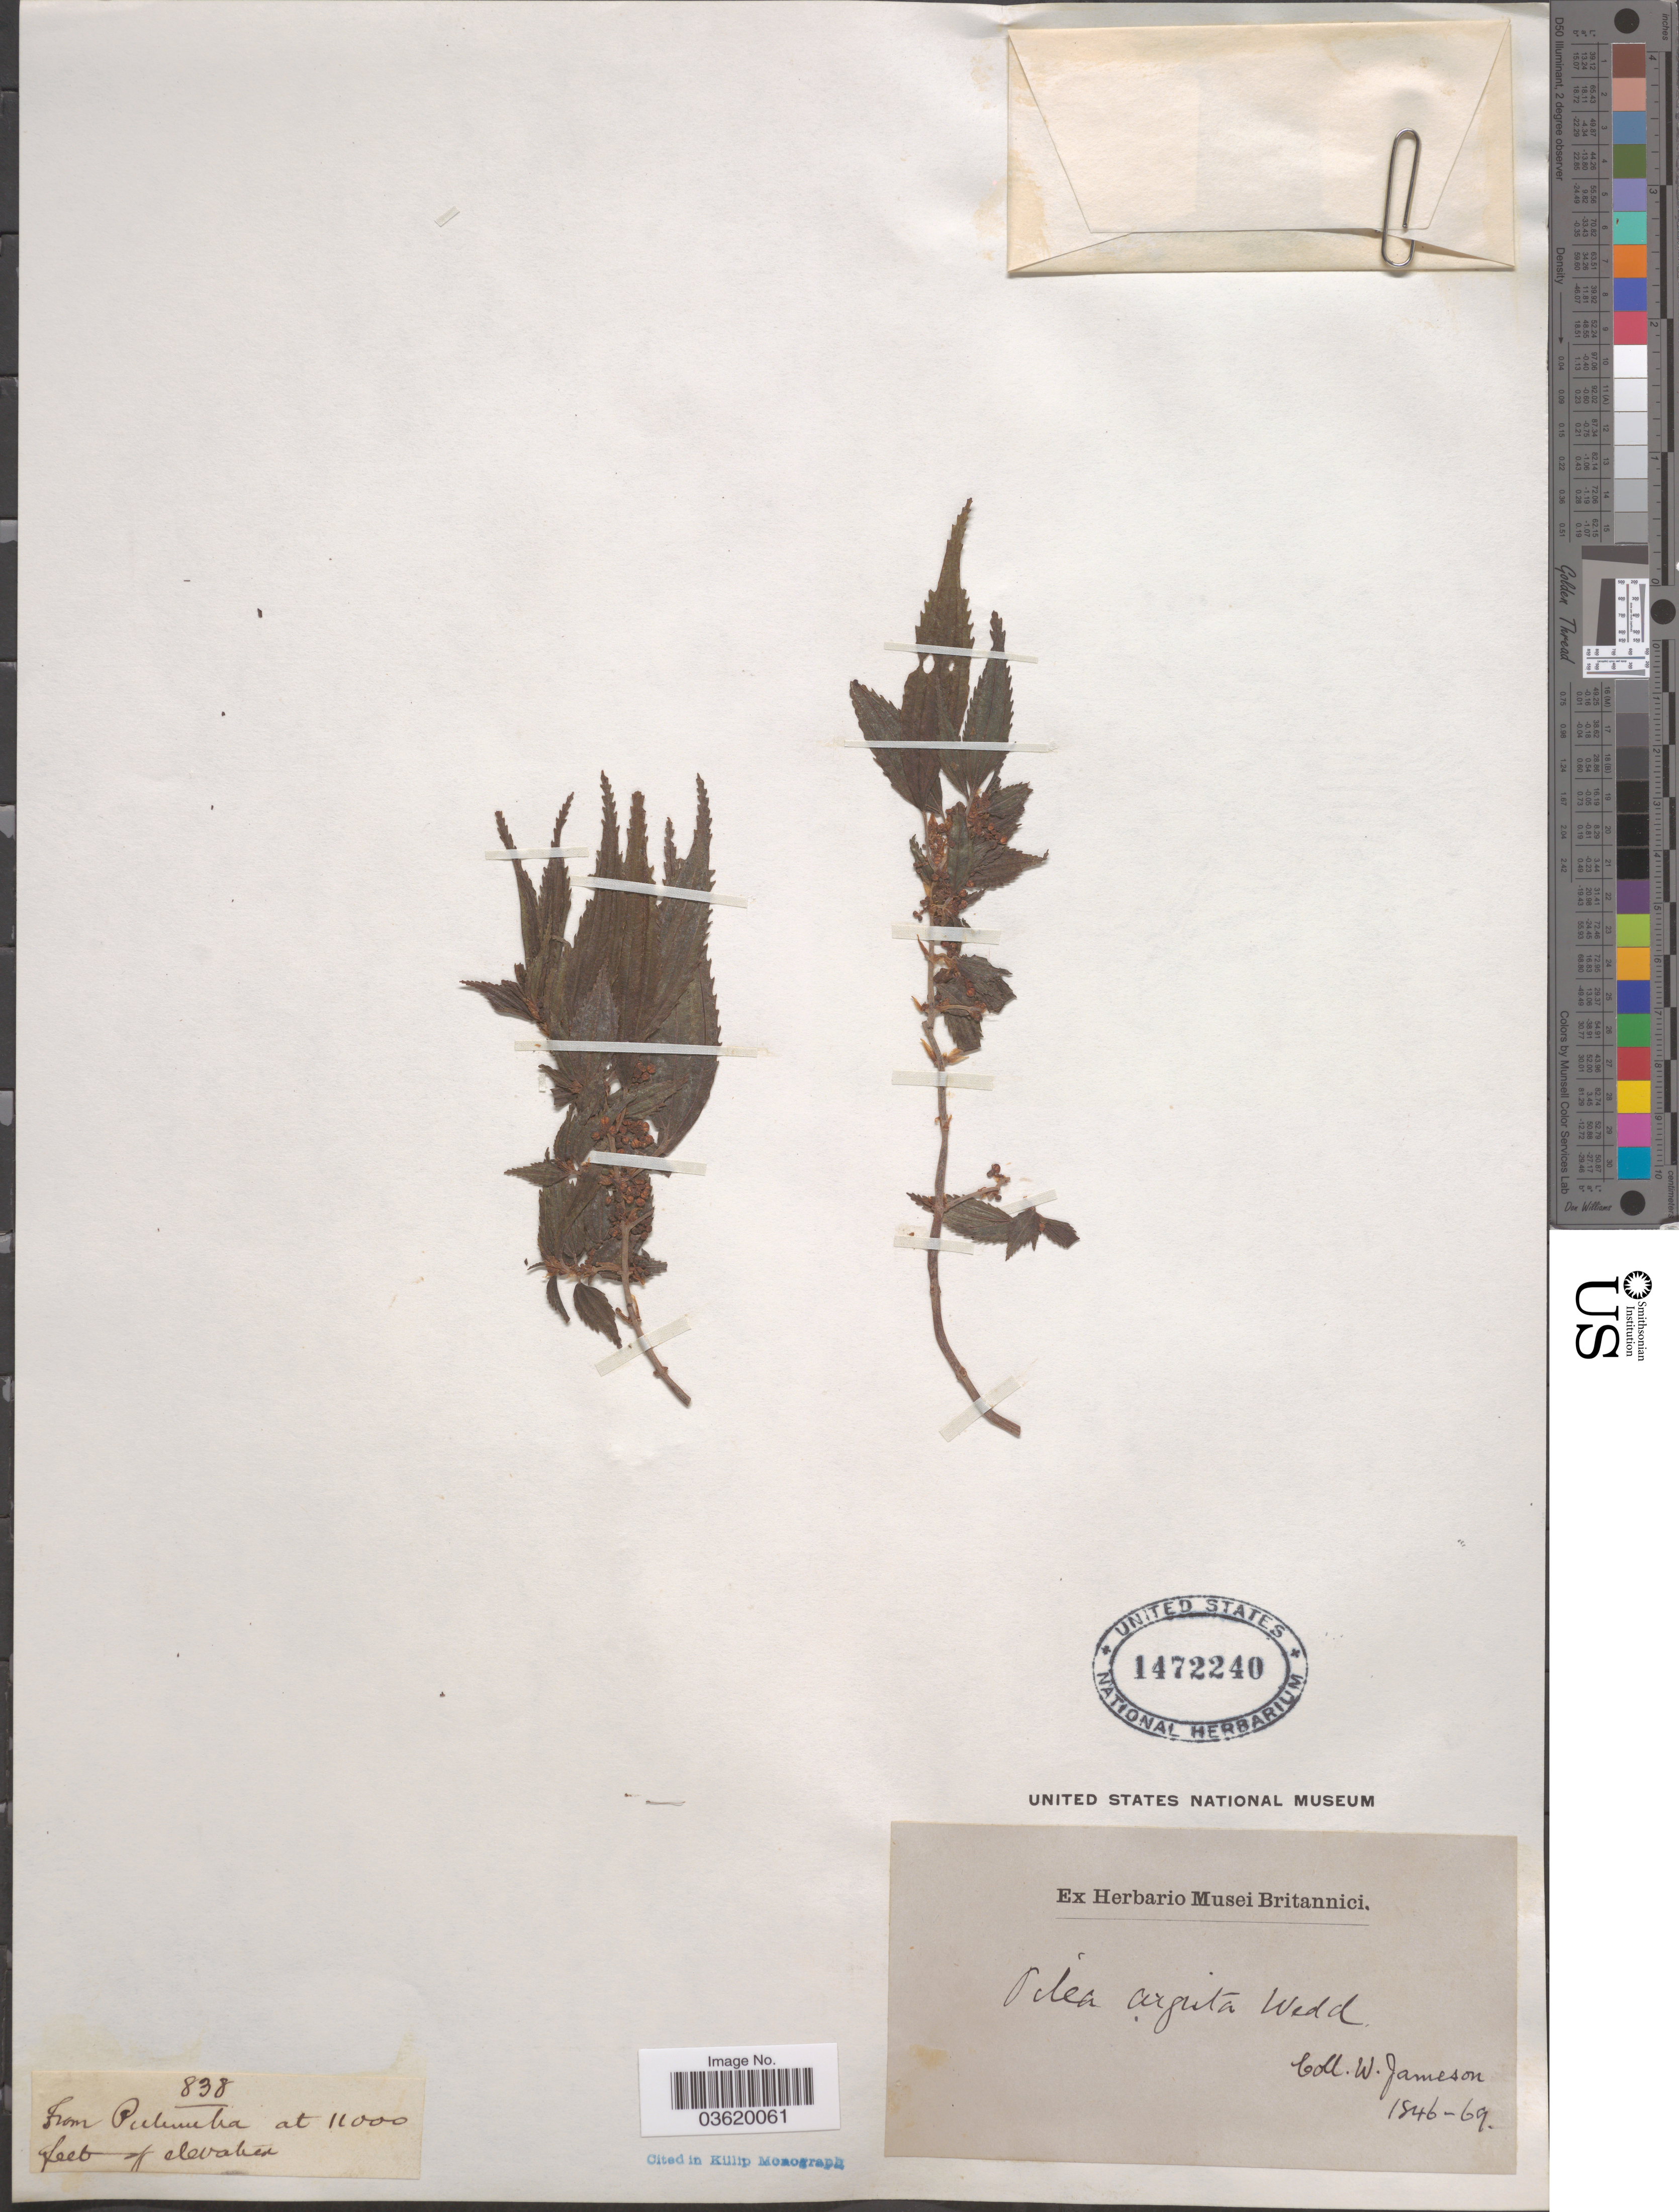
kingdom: Plantae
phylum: Tracheophyta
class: Magnoliopsida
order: Rosales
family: Urticaceae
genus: Pilea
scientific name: Pilea arguta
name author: Wedd.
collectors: W. Jameson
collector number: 838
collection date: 1846/1869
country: Ecuador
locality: From Pichincha.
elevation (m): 3353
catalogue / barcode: US 1472240